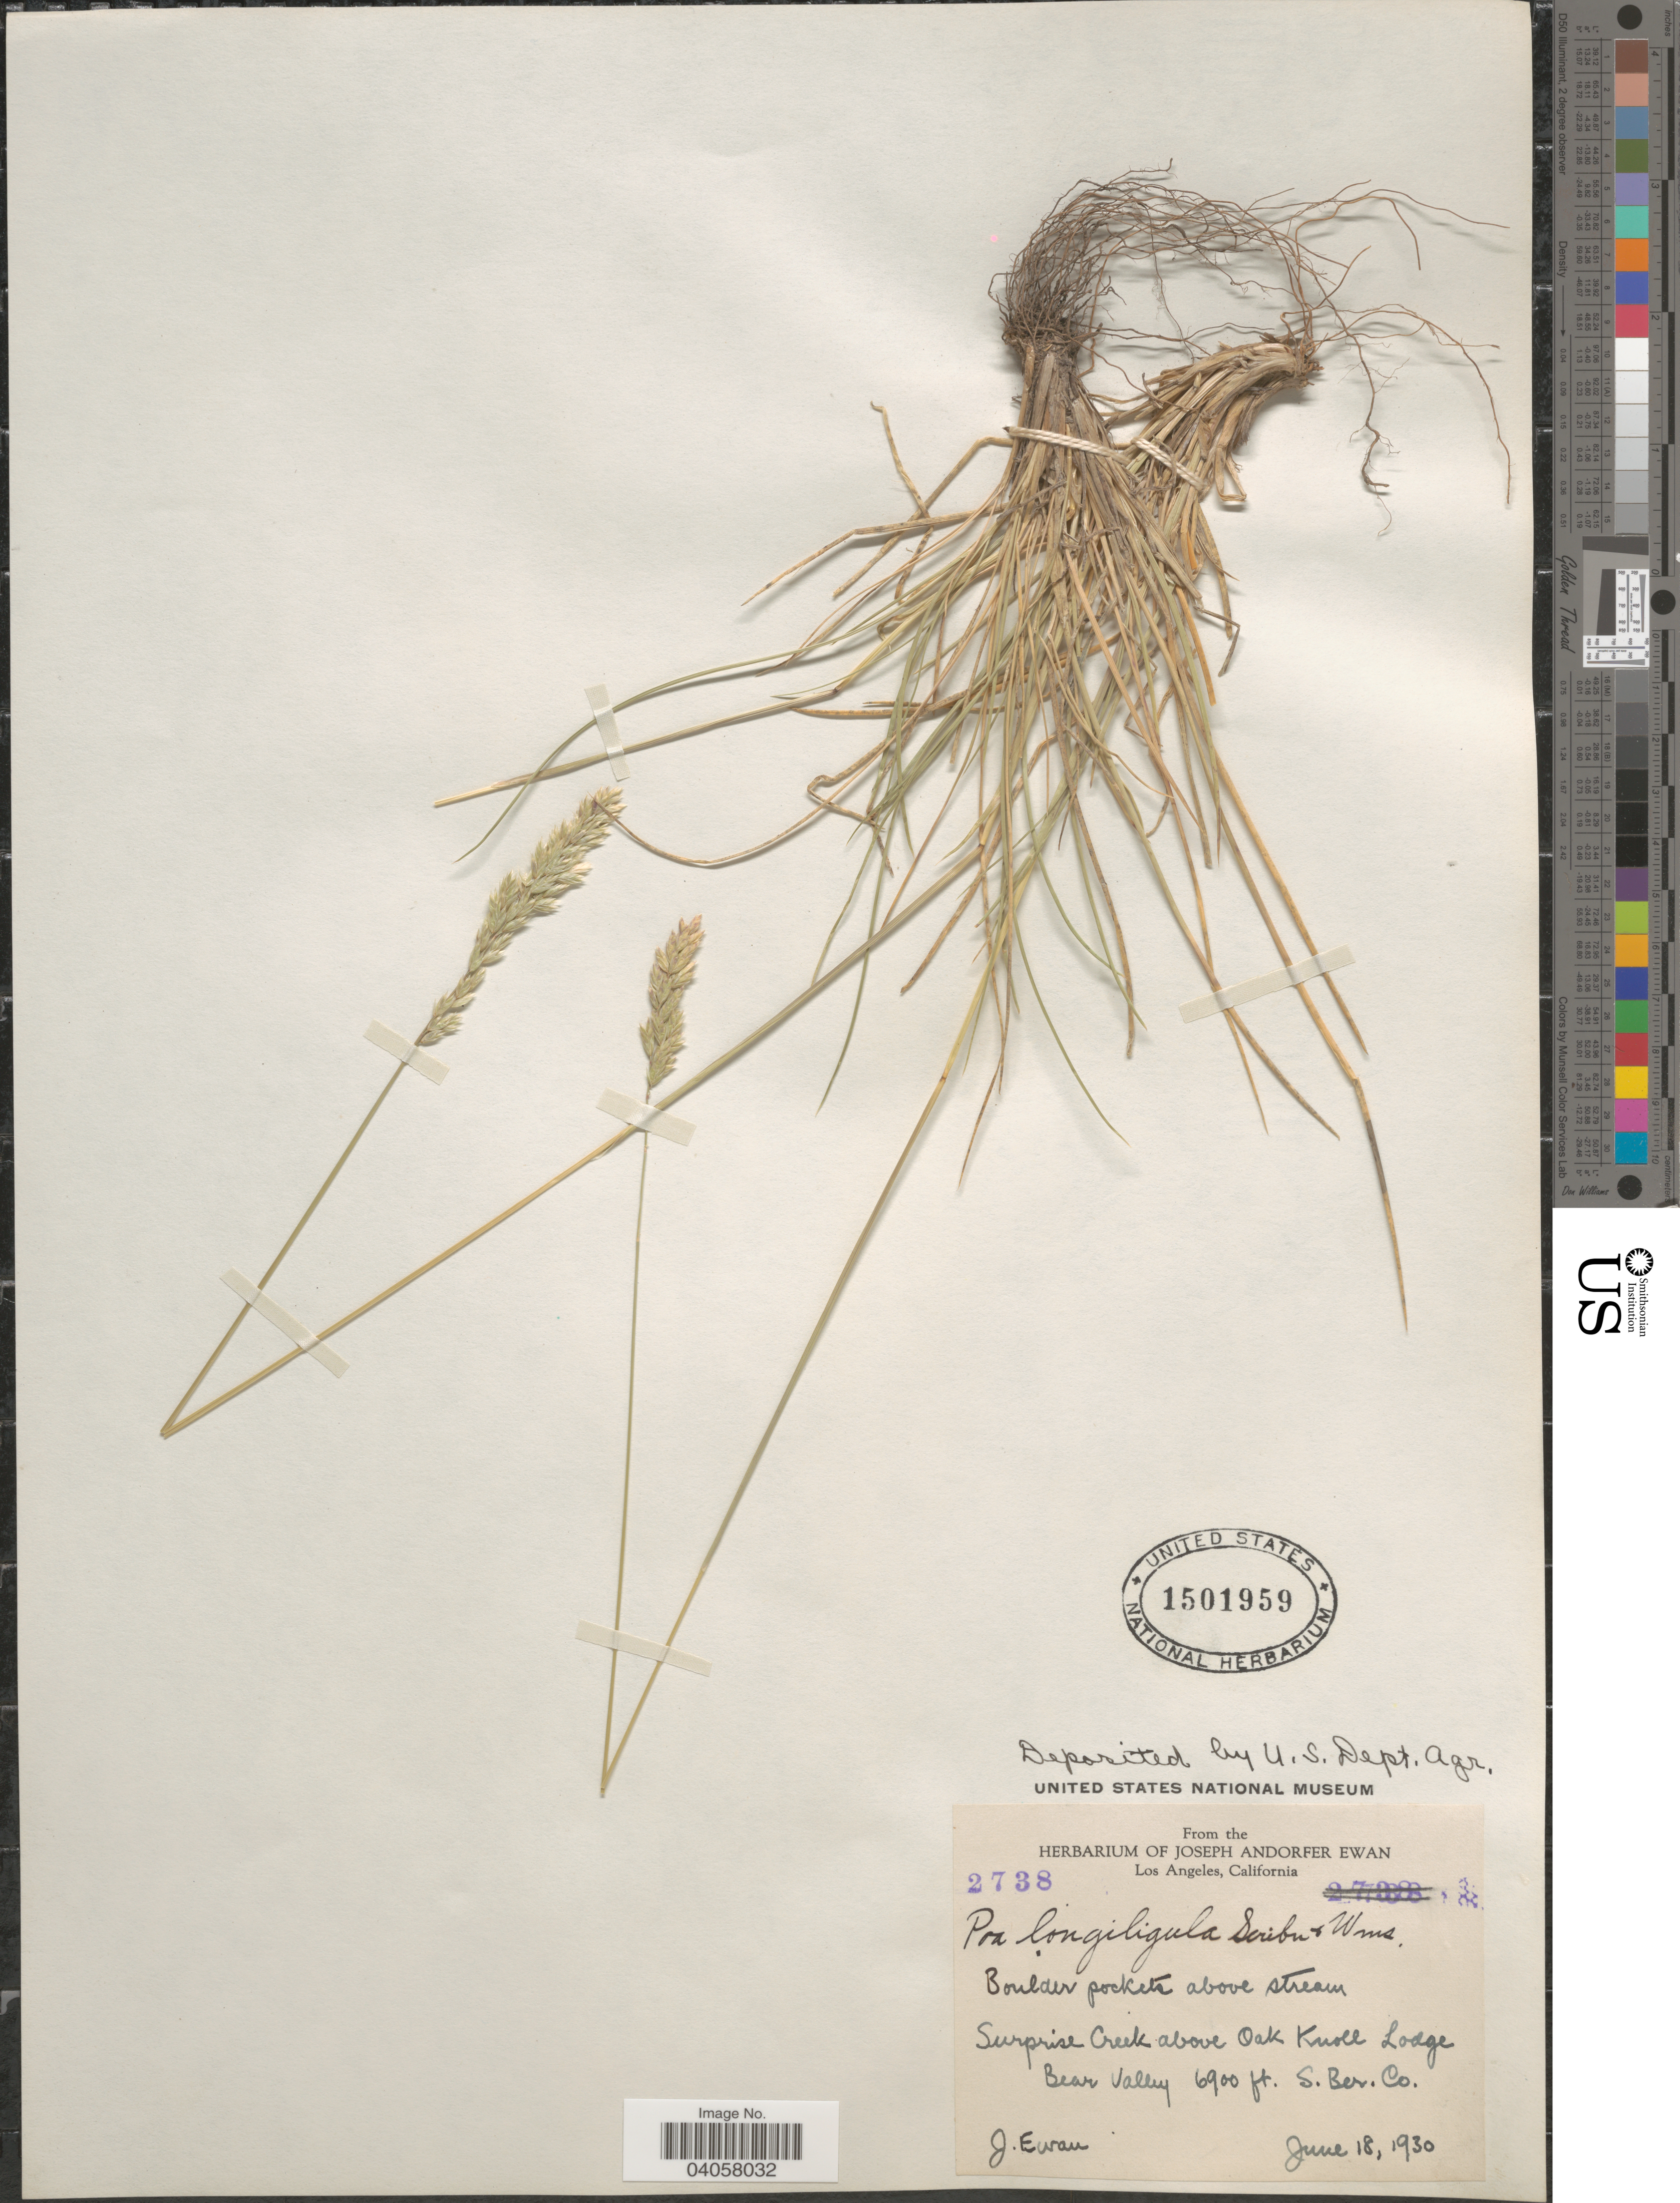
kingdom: Plantae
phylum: Tracheophyta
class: Liliopsida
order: Poales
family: Poaceae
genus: Poa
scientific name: Poa fendleriana subsp. longiligula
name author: (Scribn. & T.A. Williams) Soreng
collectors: J. A. Ewan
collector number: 2738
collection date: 1930-06-18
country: United States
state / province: California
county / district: San Bernardino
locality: Surprise Creek above Oak Knoll Lodge Bear Valley. S. Ber. Co.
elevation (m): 2103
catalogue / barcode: US 1501959